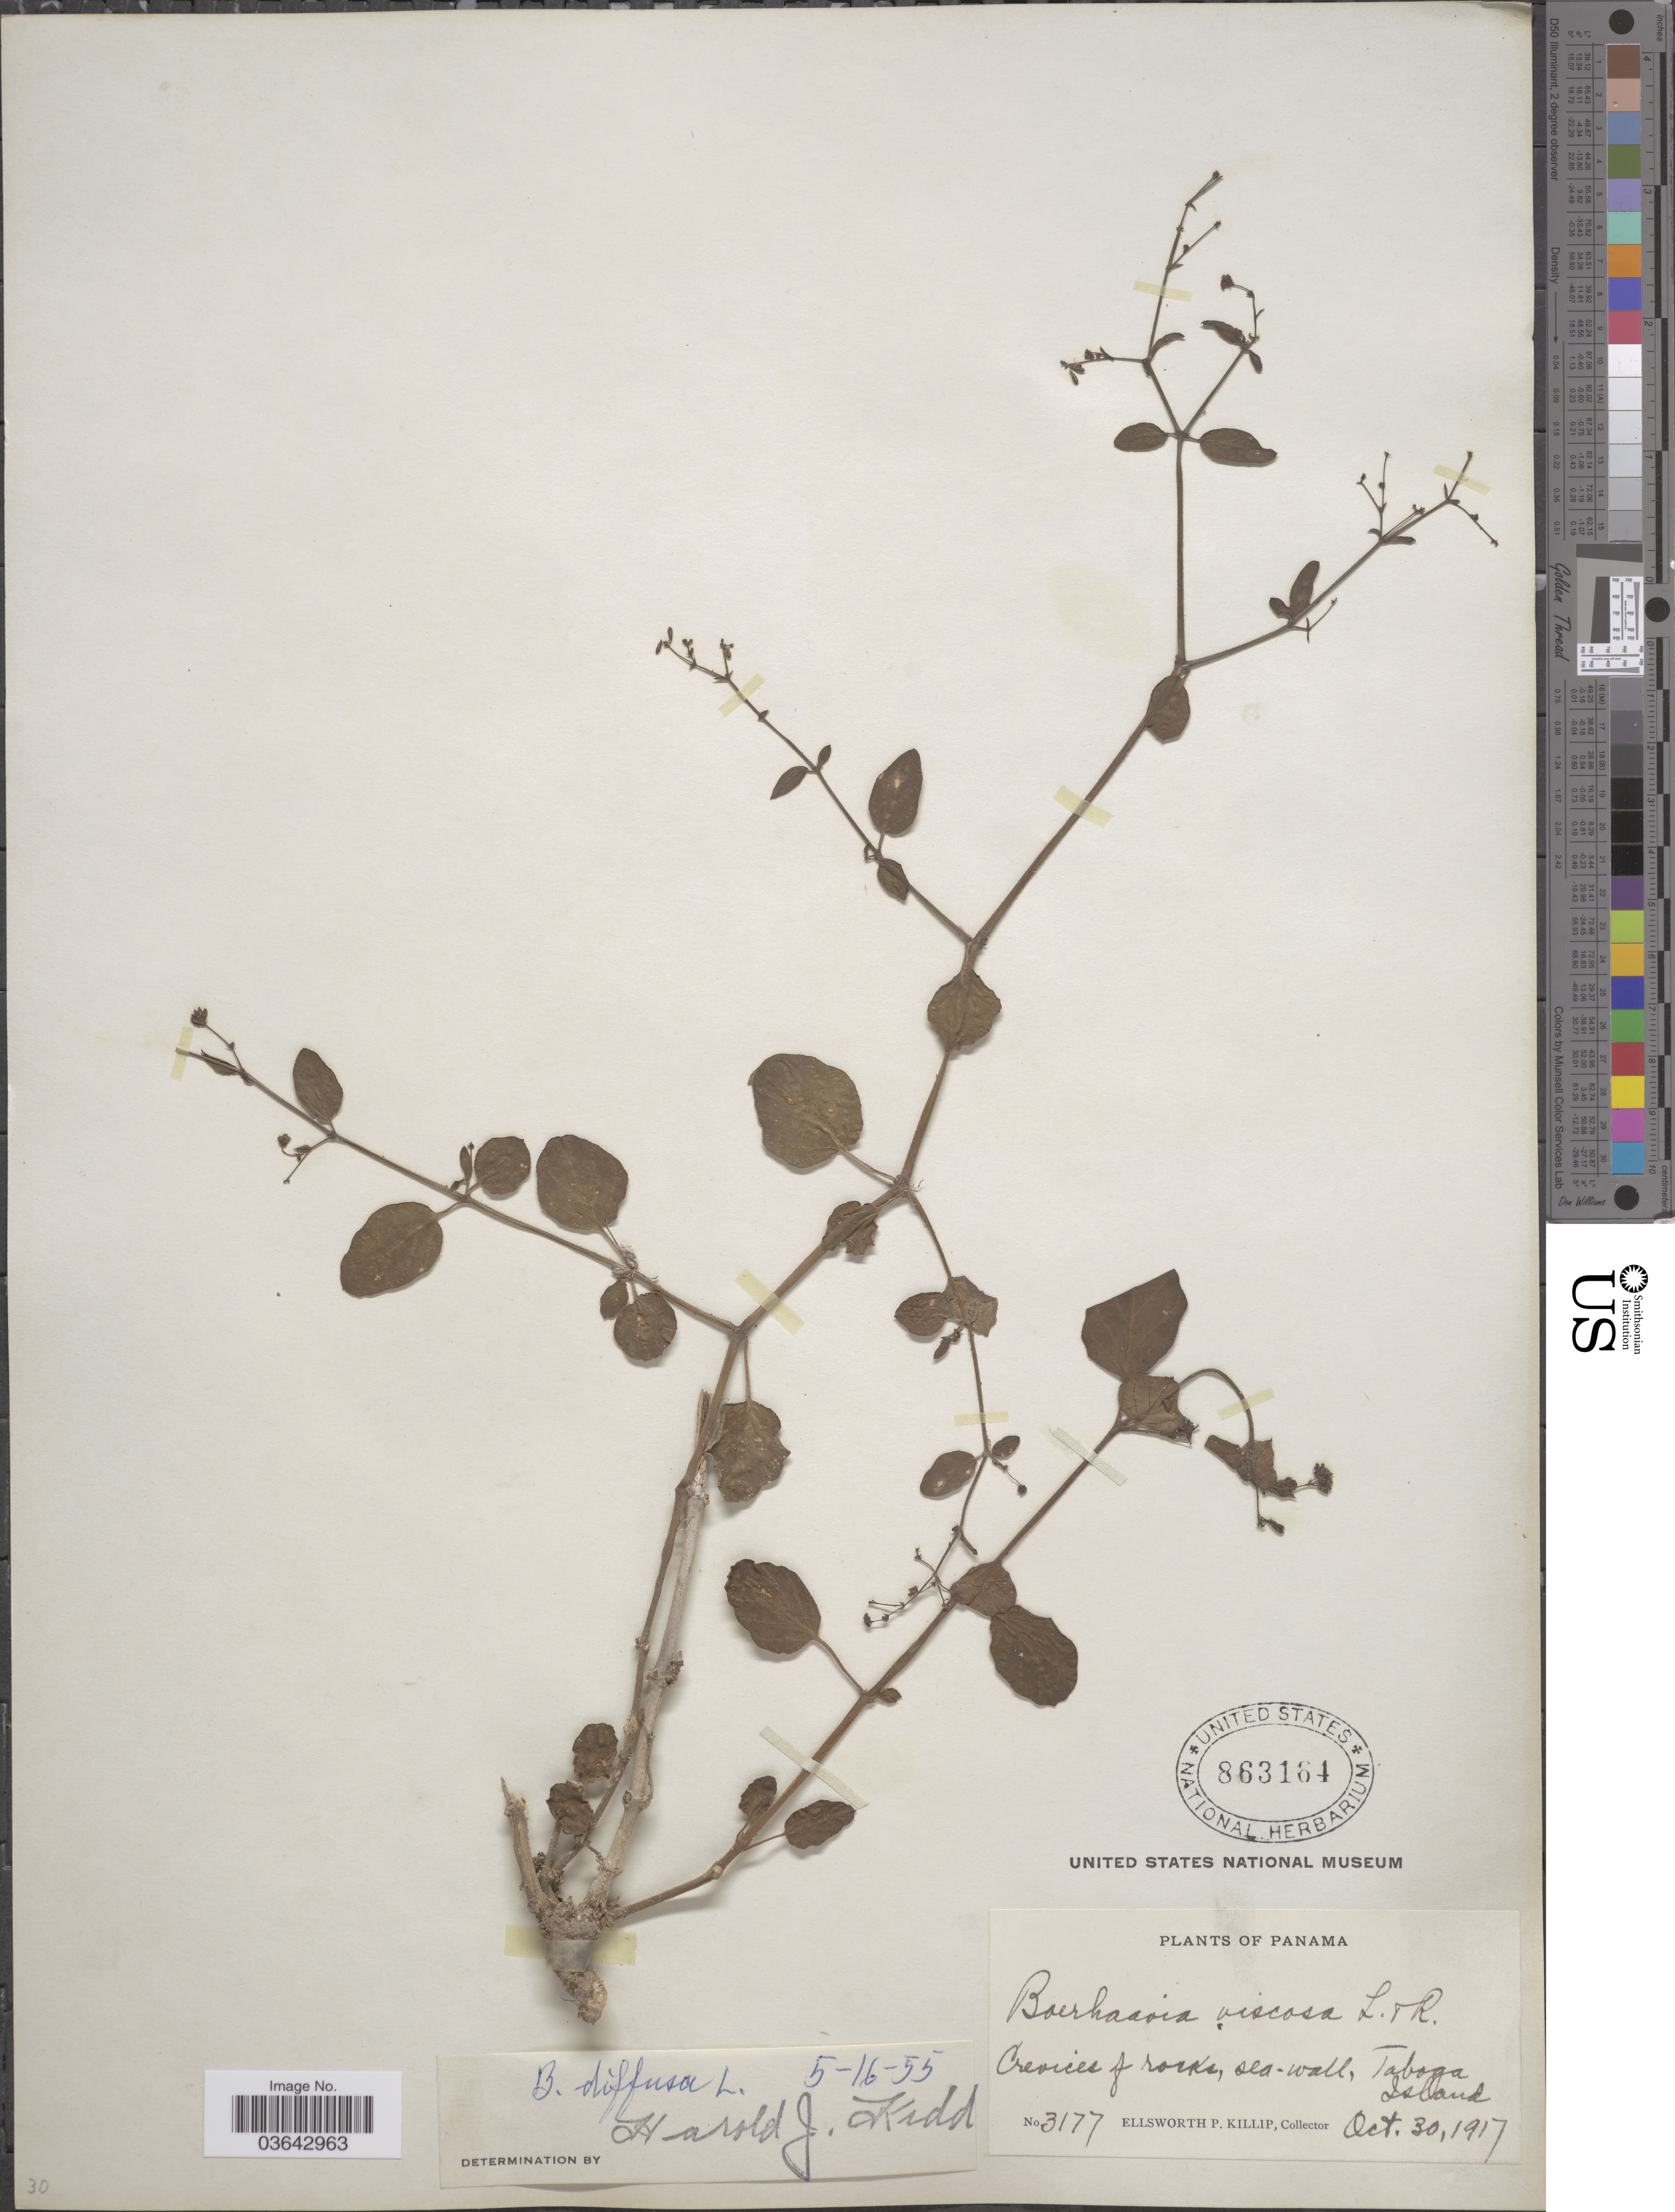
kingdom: Plantae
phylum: Tracheophyta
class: Magnoliopsida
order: Caryophyllales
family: Nyctaginaceae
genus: Boerhavia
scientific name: Boerhavia diffusa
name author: L.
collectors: E. P. Killip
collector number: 3177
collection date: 1917-10-30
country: Panama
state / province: Panamá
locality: Crevices of rocks, sea-wall, Taboga Island.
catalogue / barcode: US 863164